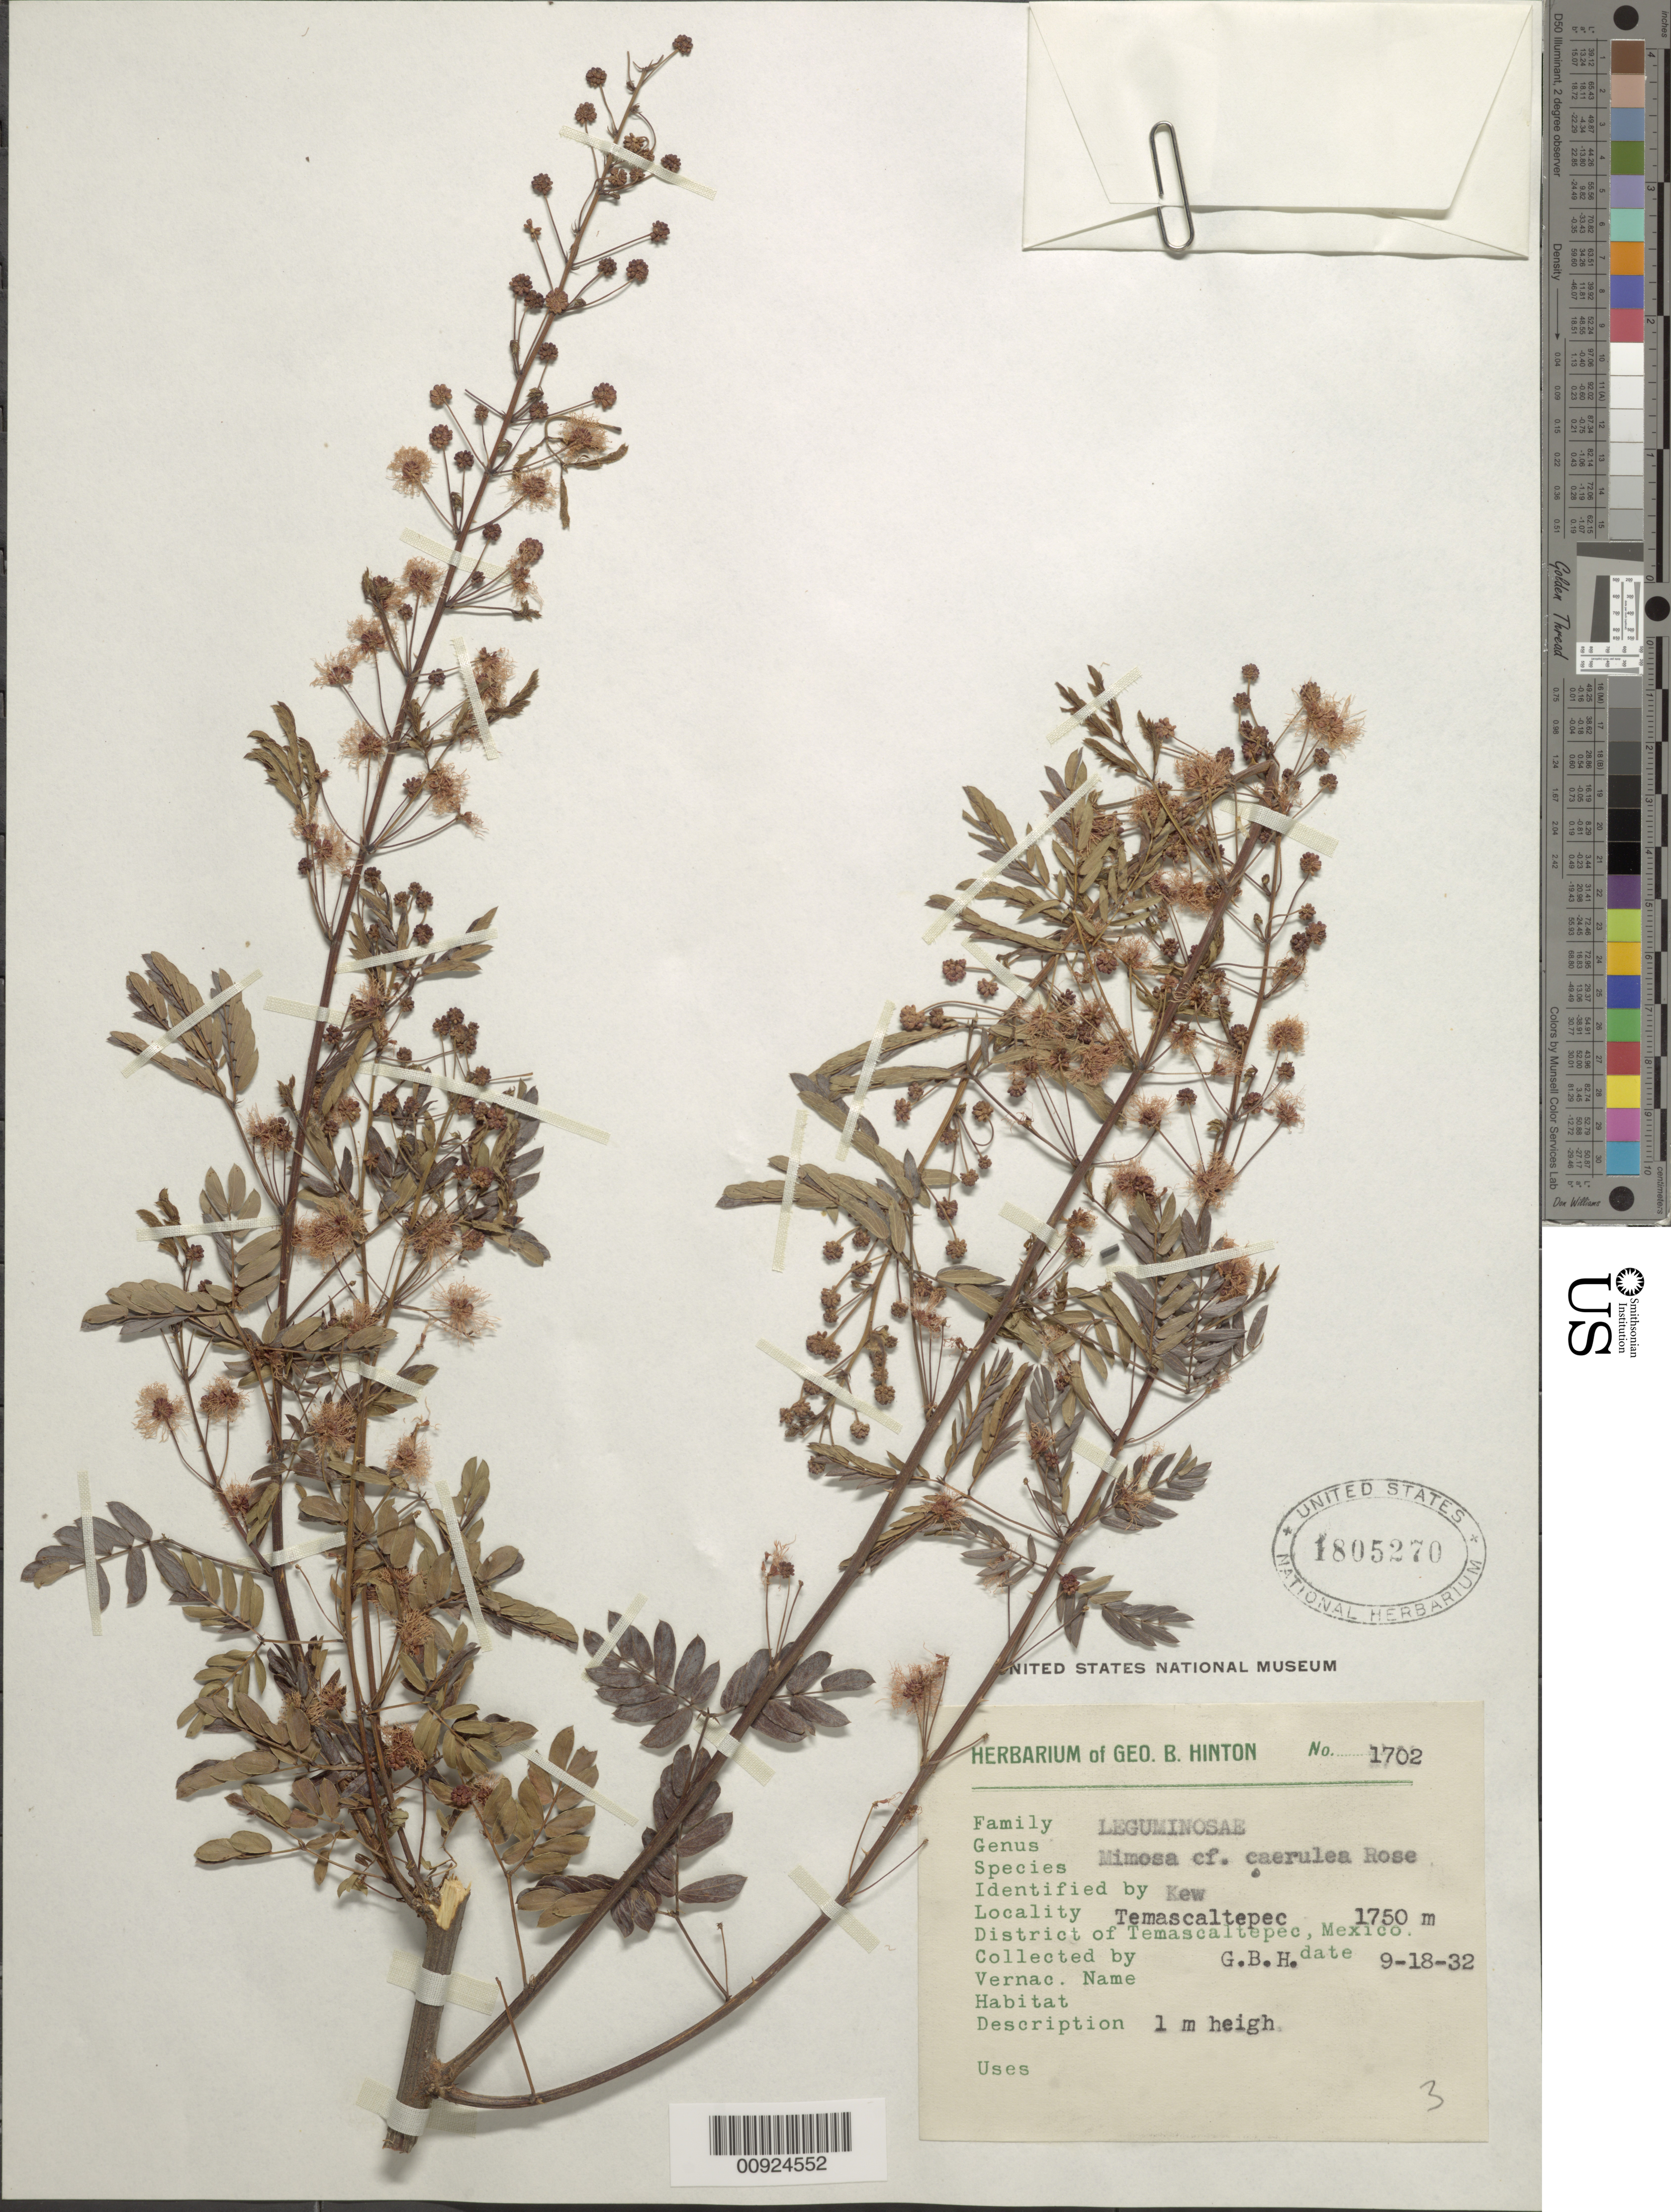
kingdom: Plantae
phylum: Tracheophyta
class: Magnoliopsida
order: Fabales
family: Fabaceae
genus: Mimosa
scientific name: Mimosa caerulea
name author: Rose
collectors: G. B. Hinton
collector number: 1702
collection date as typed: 18 Sep 1932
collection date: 1932-09-18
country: Mexico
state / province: México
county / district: Temascaltepec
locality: Temascaltepec, District of Temascaltepec, State of Mexico.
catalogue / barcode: US 1805270